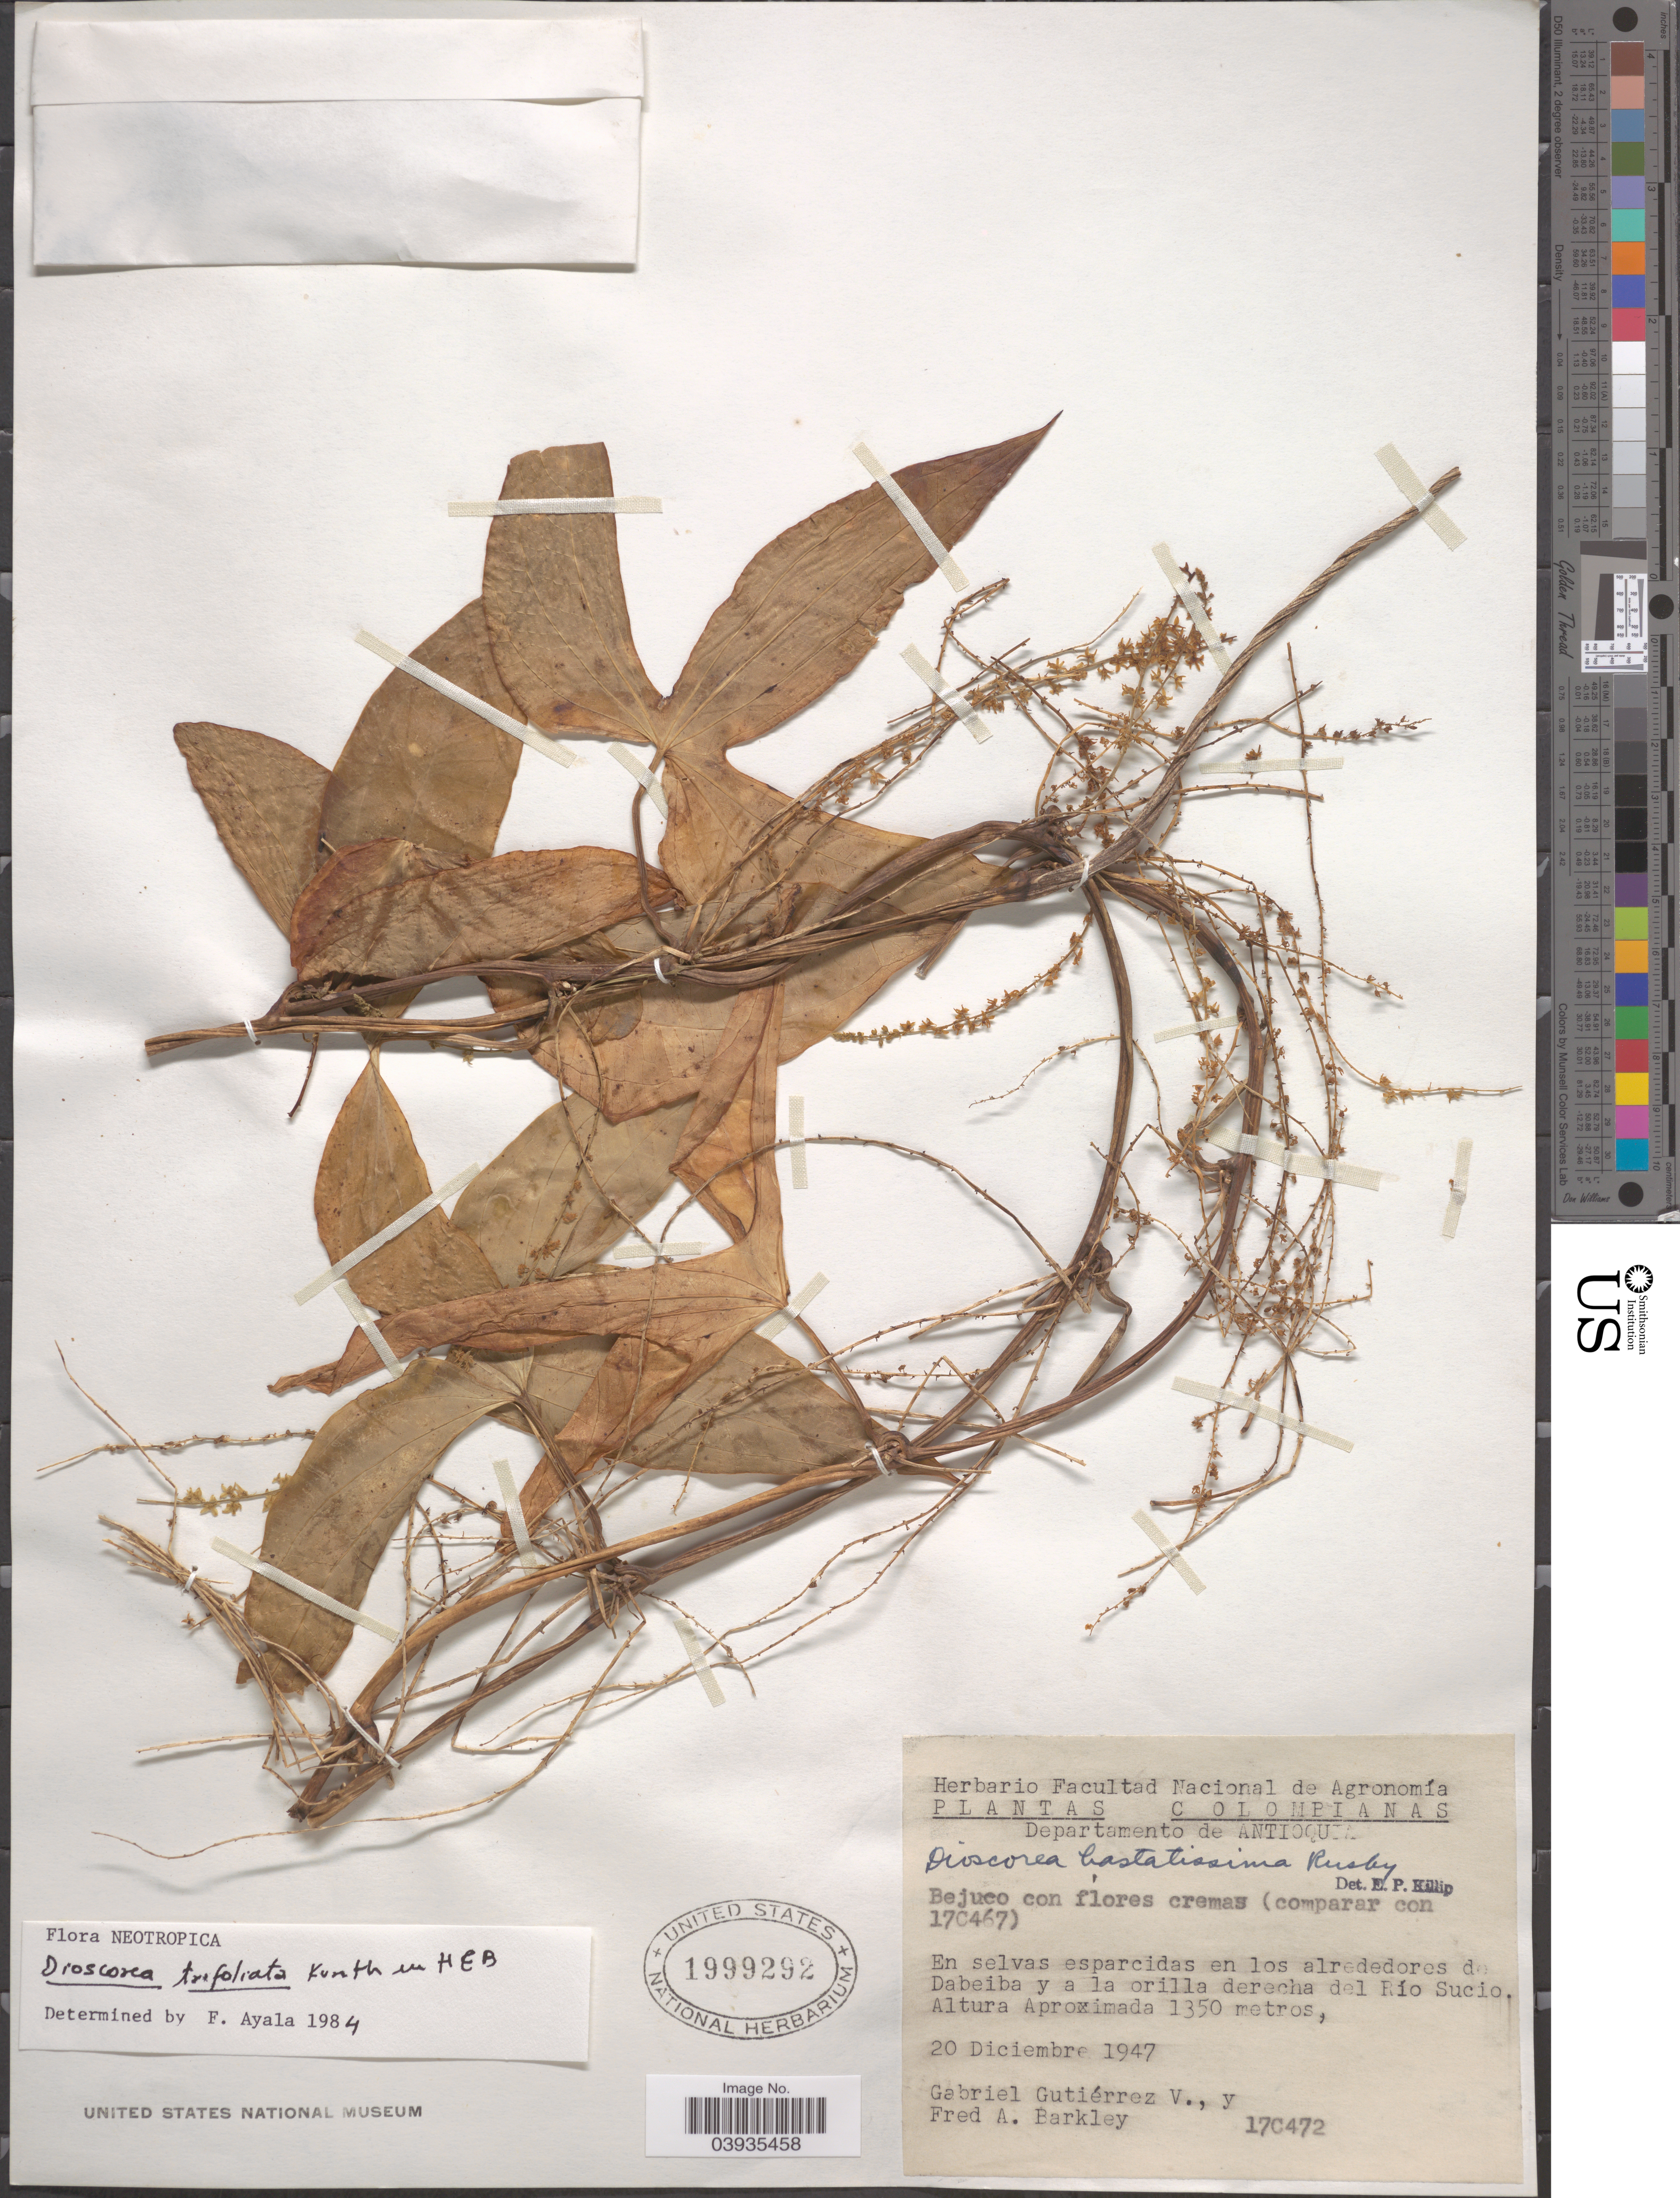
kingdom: Plantae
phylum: Tracheophyta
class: Liliopsida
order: Dioscoreales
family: Dioscoreaceae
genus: Dioscorea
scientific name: Dioscorea trifoliata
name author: Kunth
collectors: G. Gutiérrez V. & F. A. Barkley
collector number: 17C472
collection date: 1947-12-20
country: Colombia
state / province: Antioquia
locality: Departamento de Antioquia. En los alrededores de Dabeiba y a la orilla derecha del Río Sucio.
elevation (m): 1350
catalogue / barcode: US 1999292